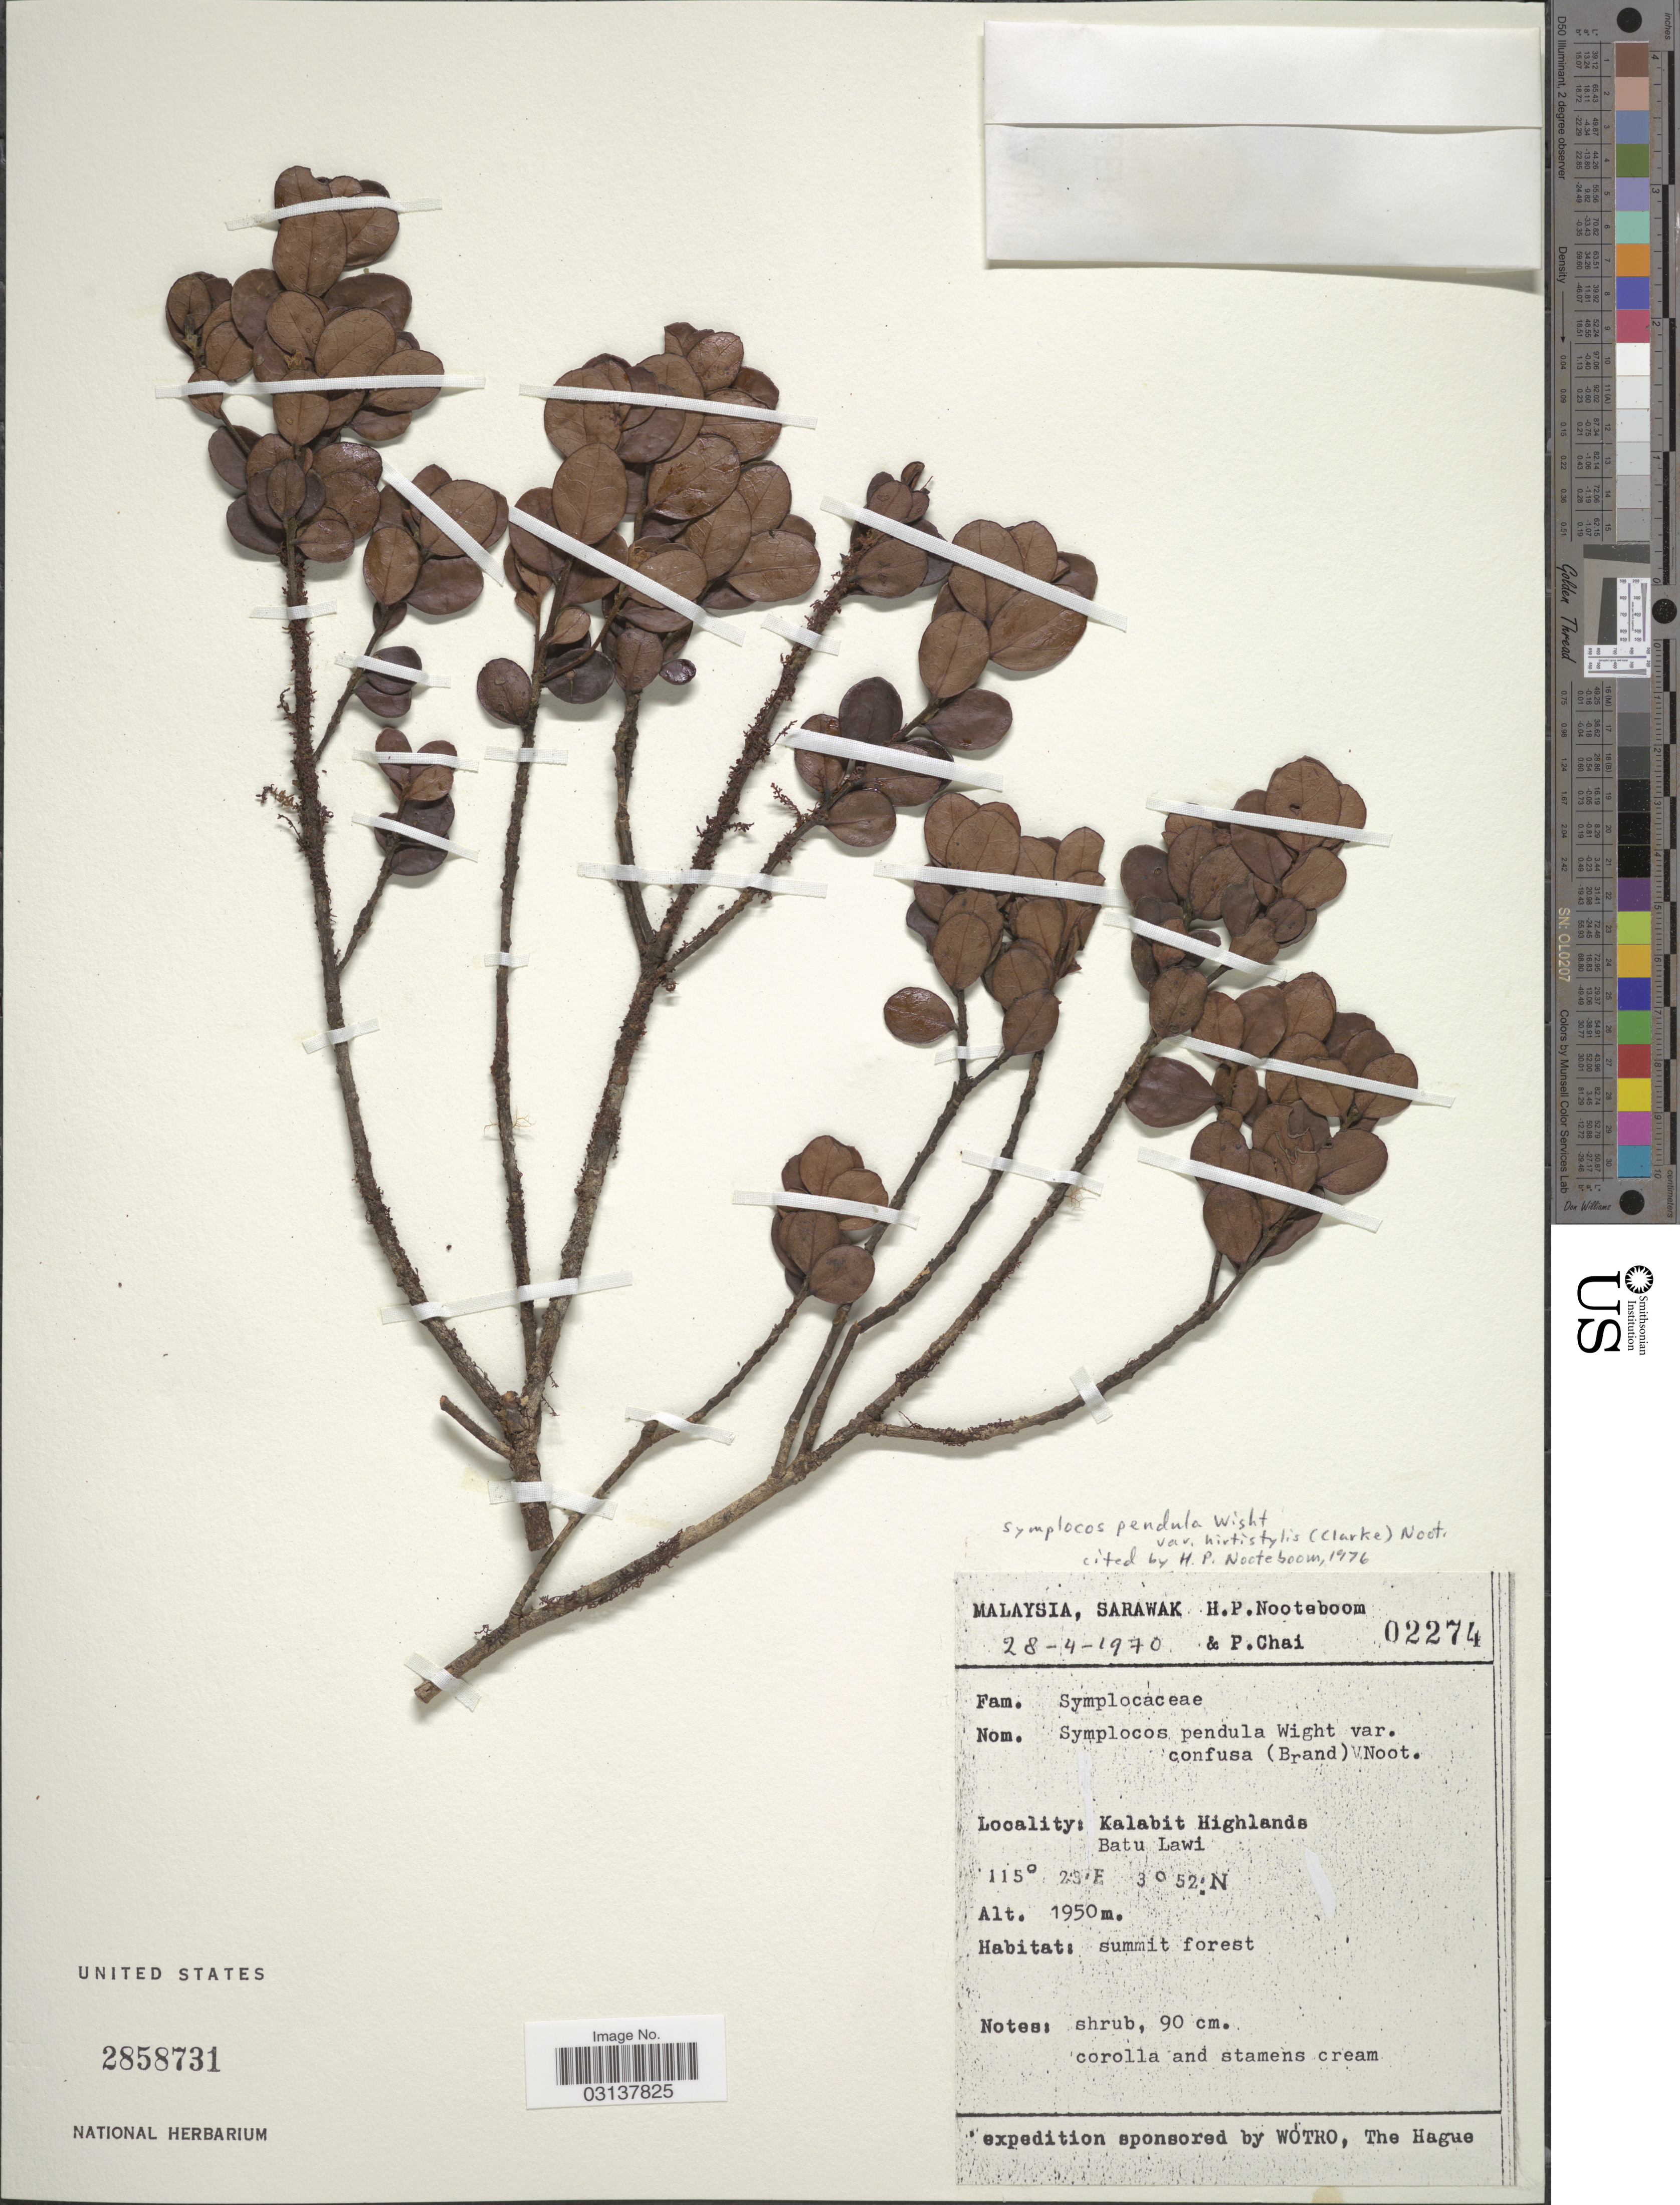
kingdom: Plantae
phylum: Tracheophyta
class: Magnoliopsida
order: Ericales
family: Symplocaceae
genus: Cordyloblaste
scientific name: Cordyloblaste pendula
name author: (Wight) Alston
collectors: H. P. Nooteboom & P. Chai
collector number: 02274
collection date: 1970-04-28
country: Malaysia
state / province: Sarawak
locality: Kalibit Highlands. Batu Lawi.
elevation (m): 1950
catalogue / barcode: US 2858731